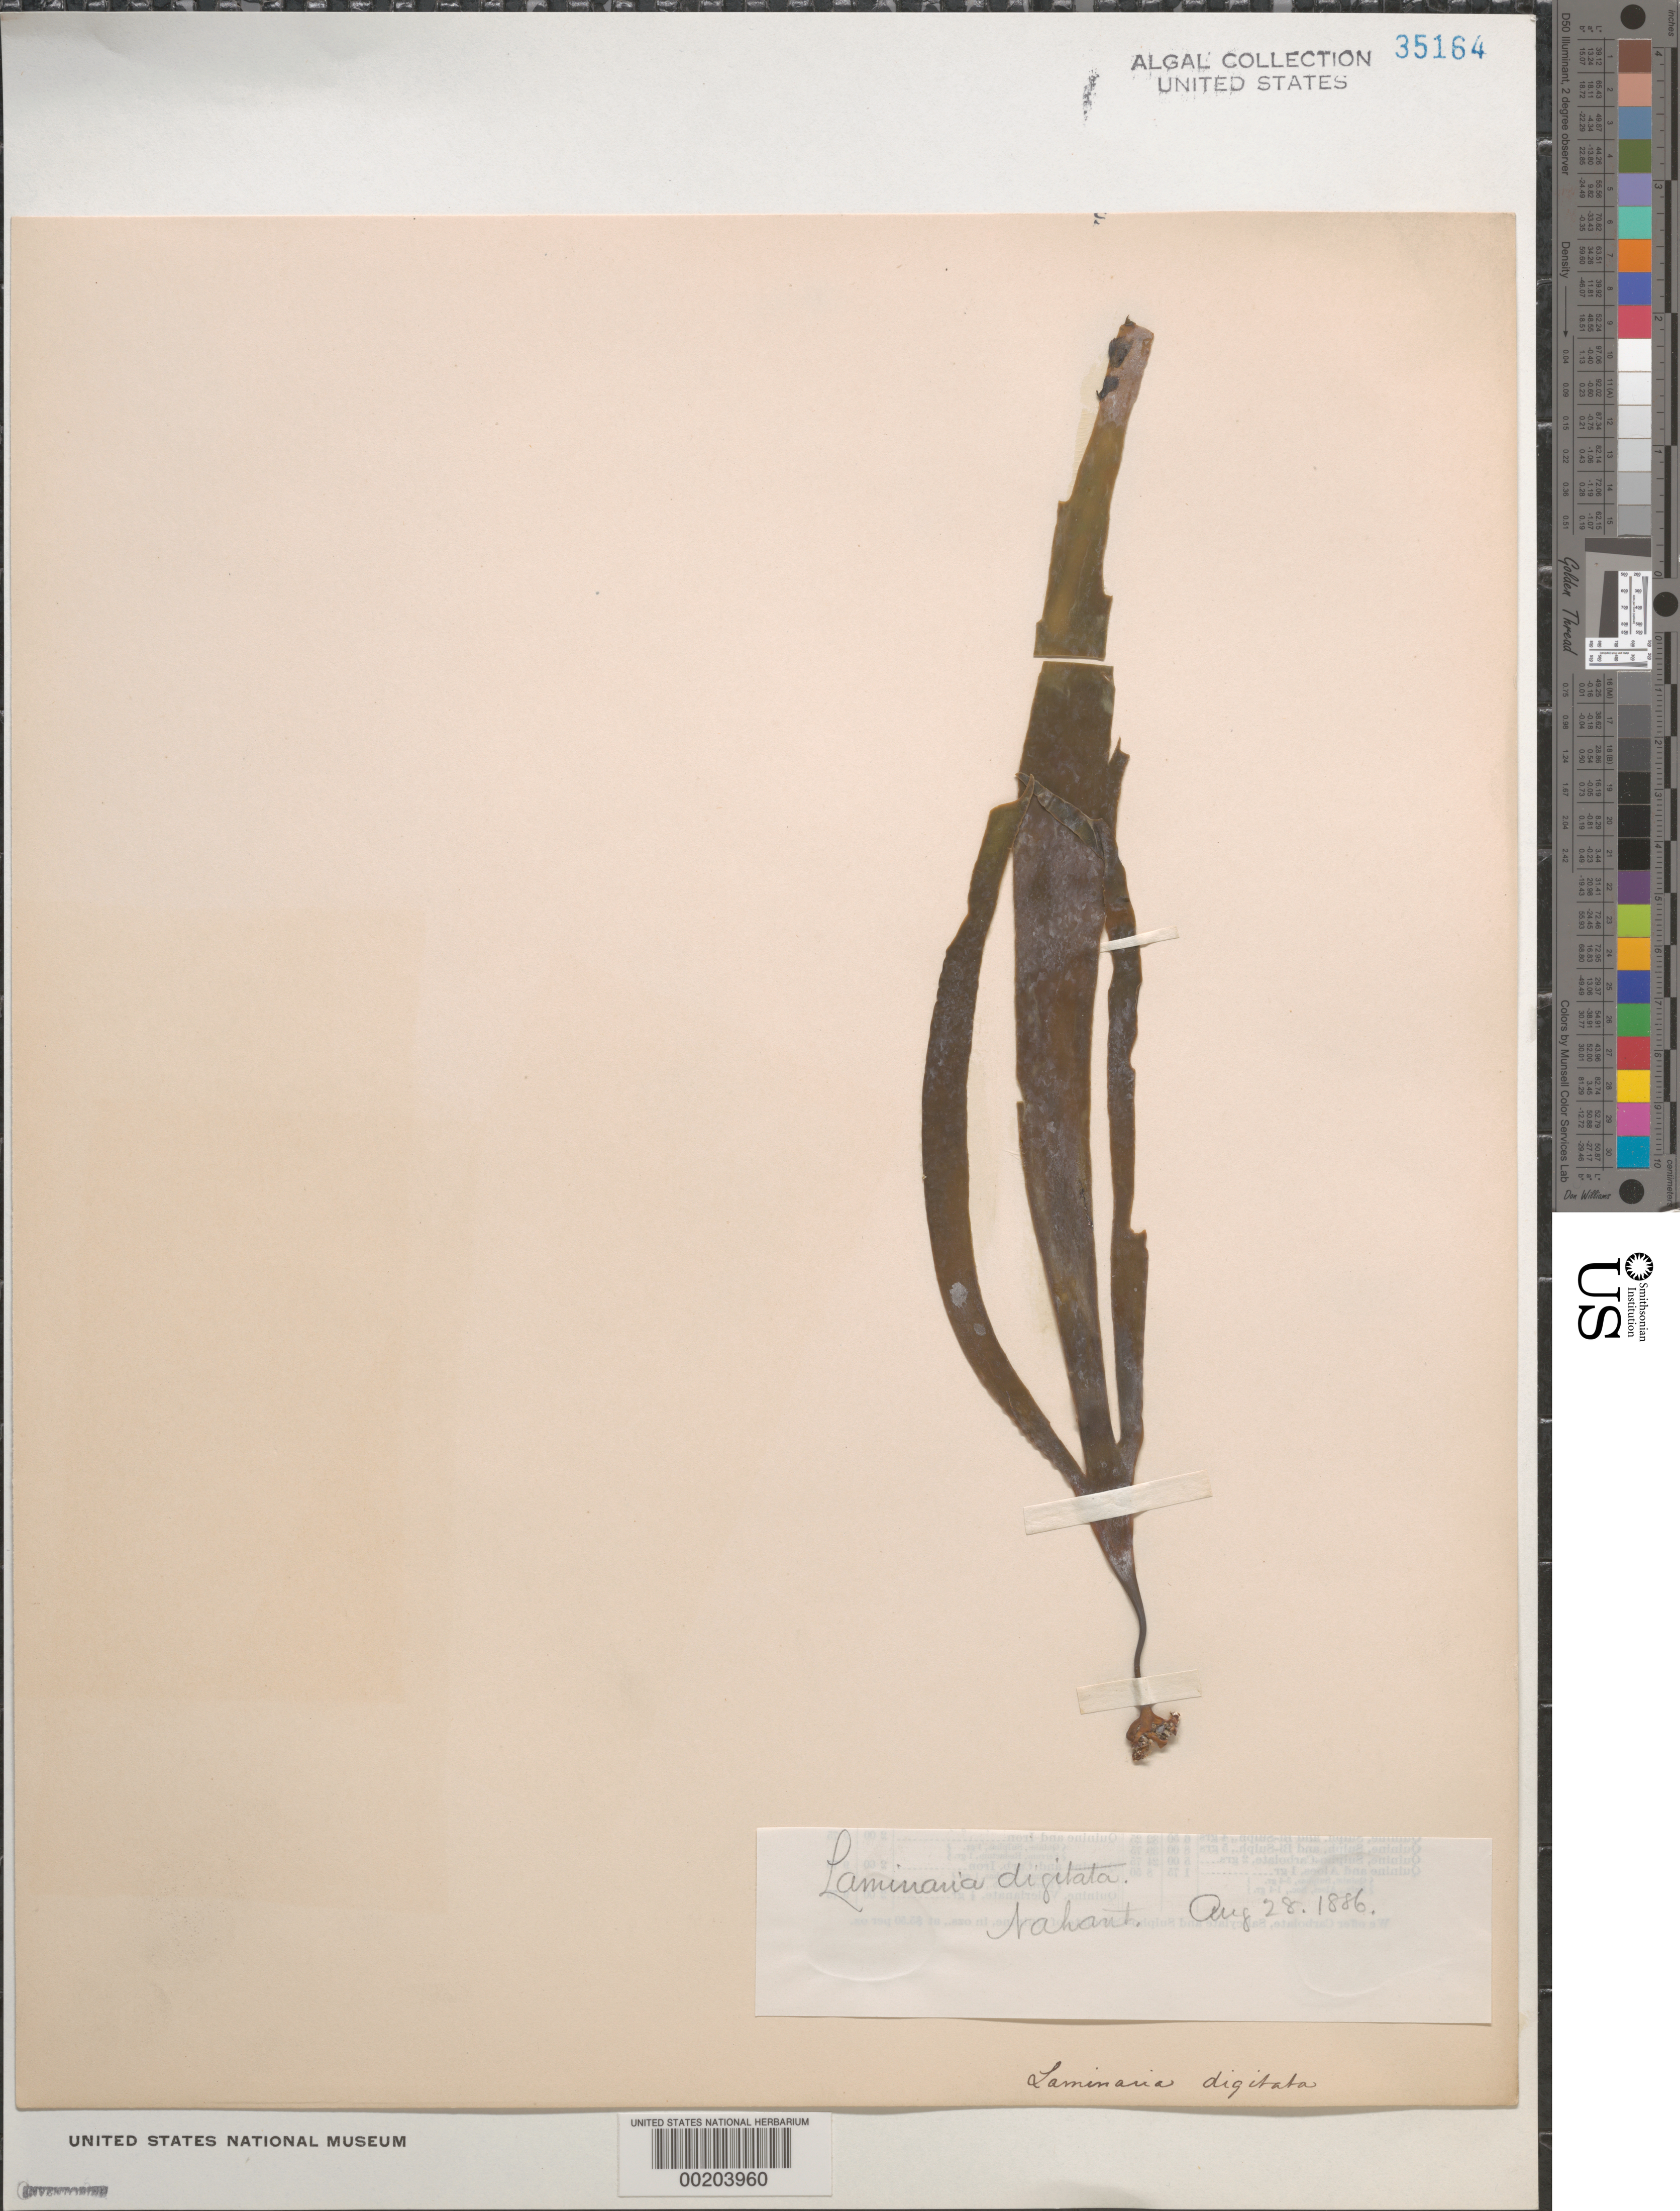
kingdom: Chromista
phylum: Ochrophyta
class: Phaeophyceae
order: Laminariales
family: Laminariaceae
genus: Laminaria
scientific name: Laminaria digitata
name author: (Hudson) J.V.Lamouroux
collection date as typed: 28 Aug 1886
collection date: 1886-08-28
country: United States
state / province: Massachusetts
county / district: Essex County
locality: Nahant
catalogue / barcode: US 35164